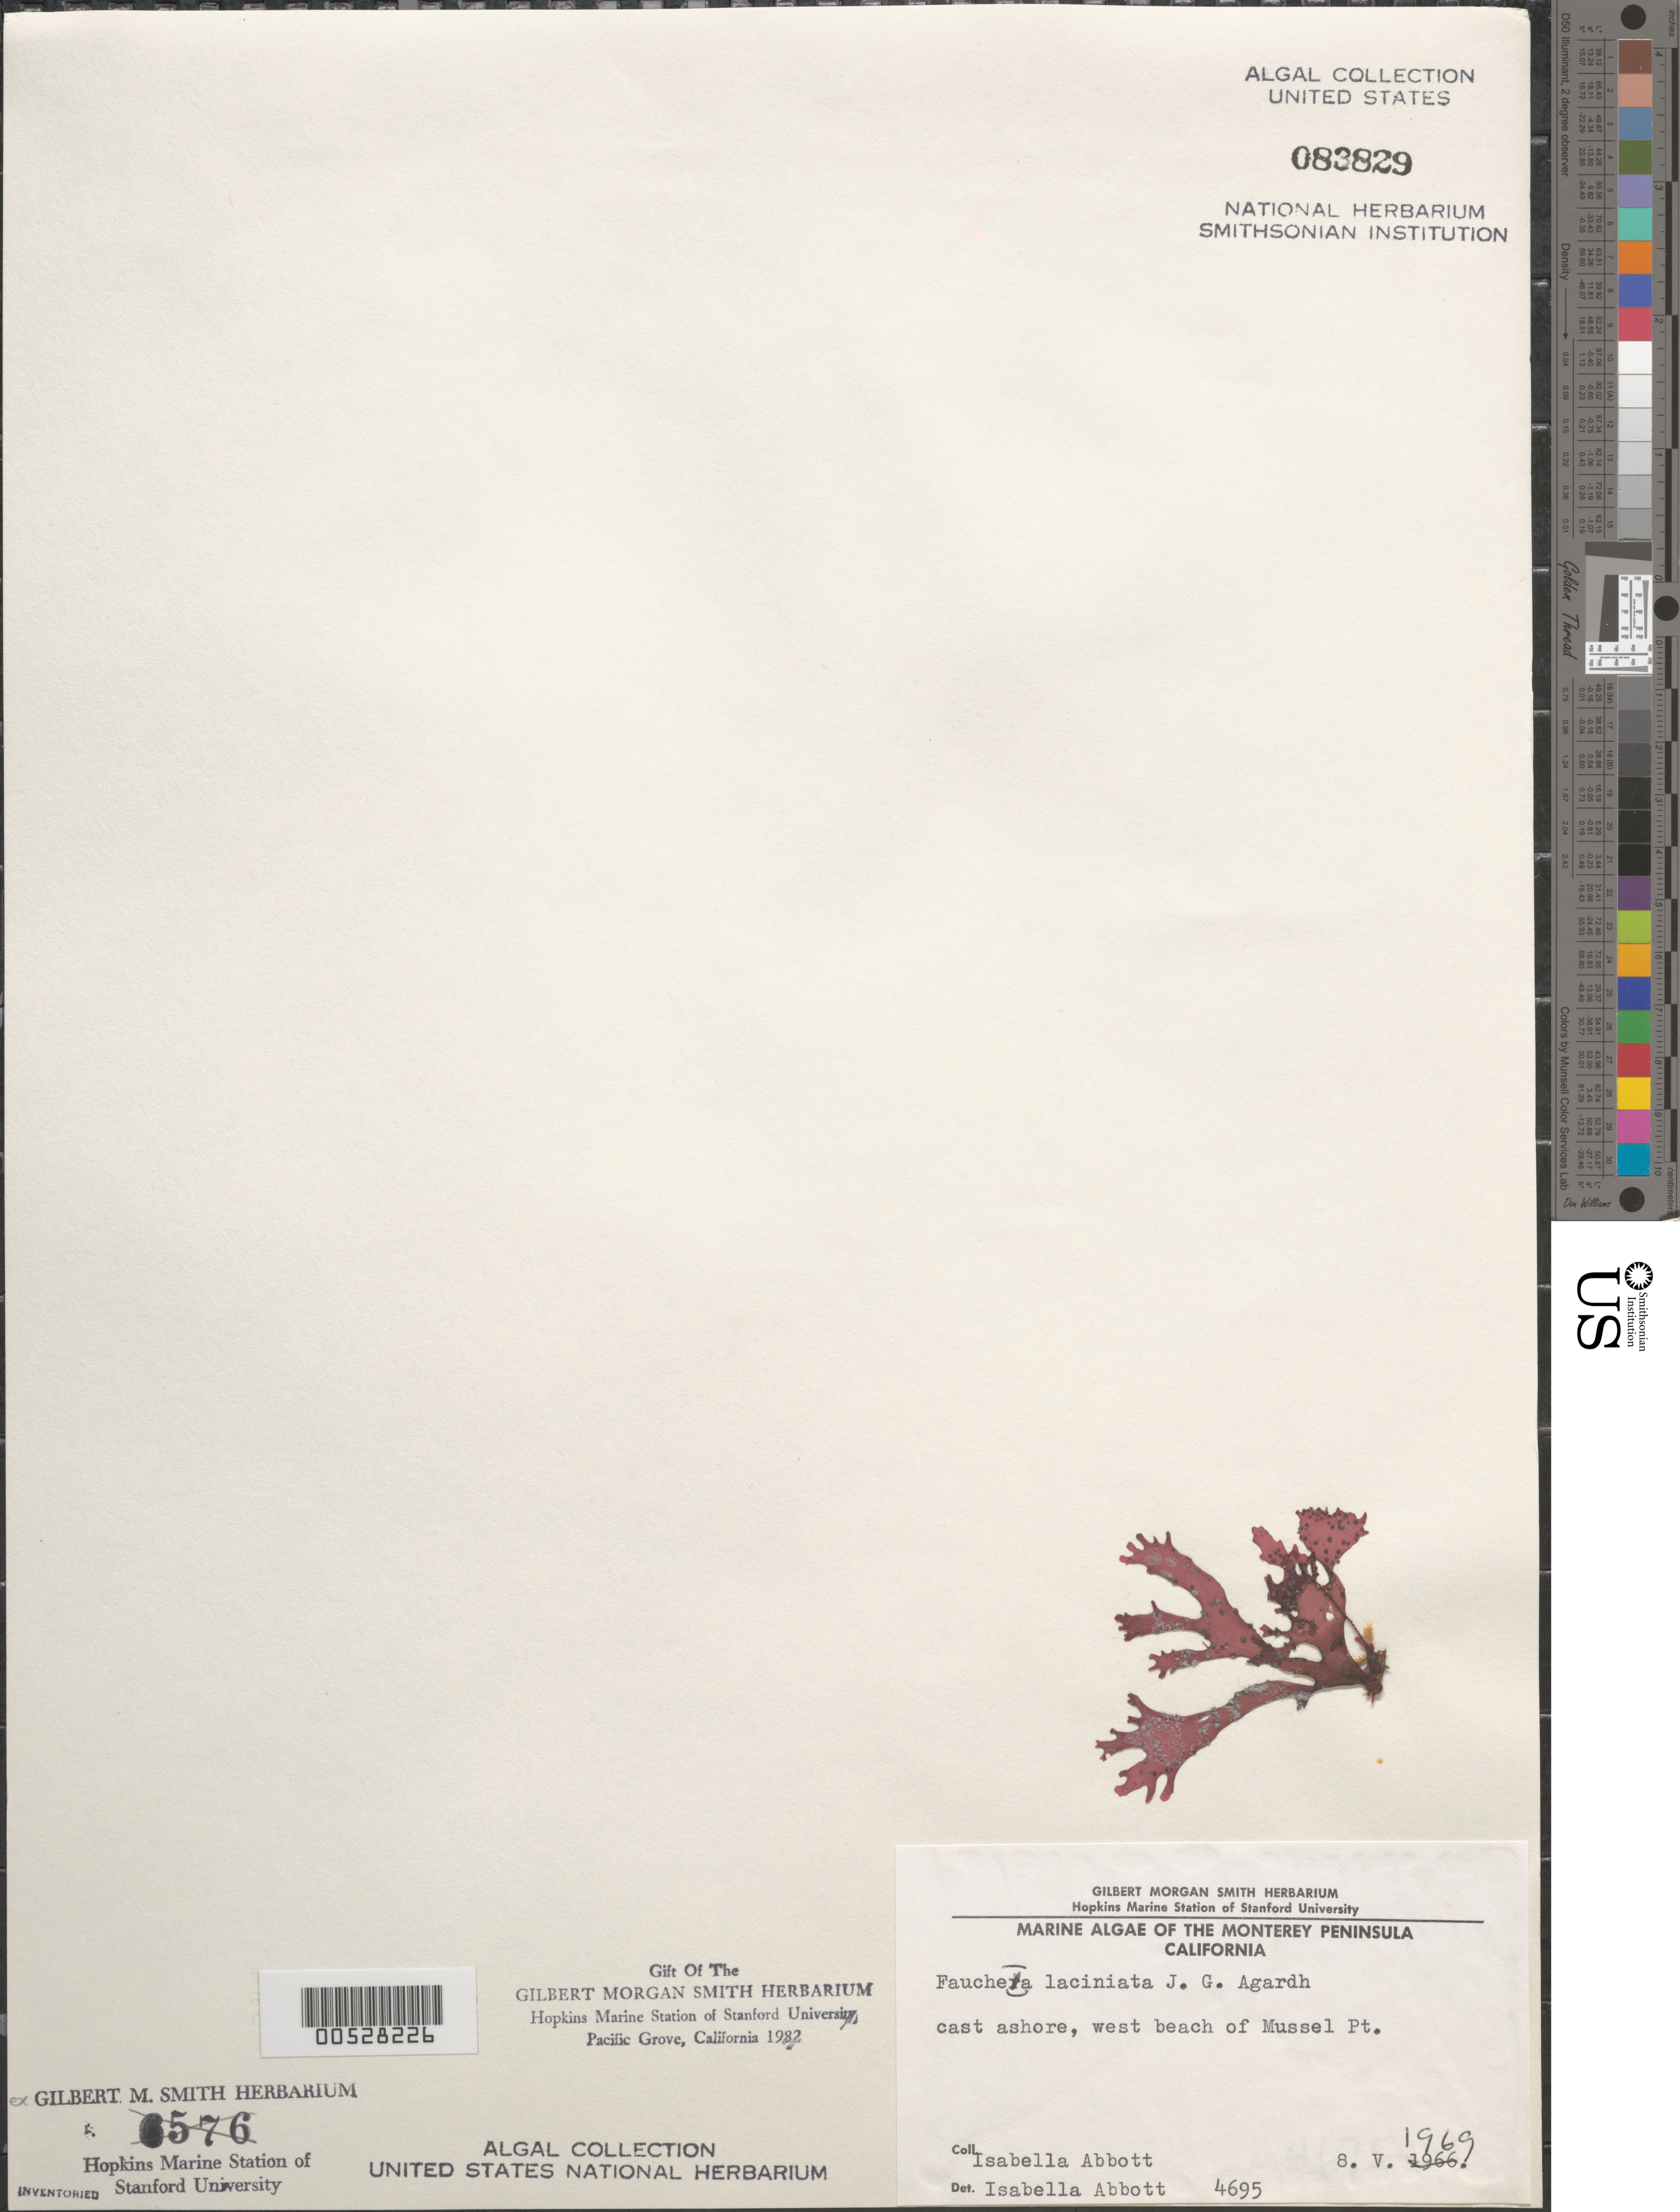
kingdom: Plantae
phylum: Rhodophyta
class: Florideophyceae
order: Rhodymeniales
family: Faucheaceae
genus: Gloiocladia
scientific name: Gloiocladia laciniata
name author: (J. Agardh) Rodríguez-Prieto & N. Sánchez in Rodríguez-Prieto et al.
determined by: Algae name updating Project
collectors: I. A. Abbott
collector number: IAA 4695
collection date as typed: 08 May 1969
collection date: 1969-05-08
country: United States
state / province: California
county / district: Monterey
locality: West Beach of Mussel Point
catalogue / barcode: US 83829